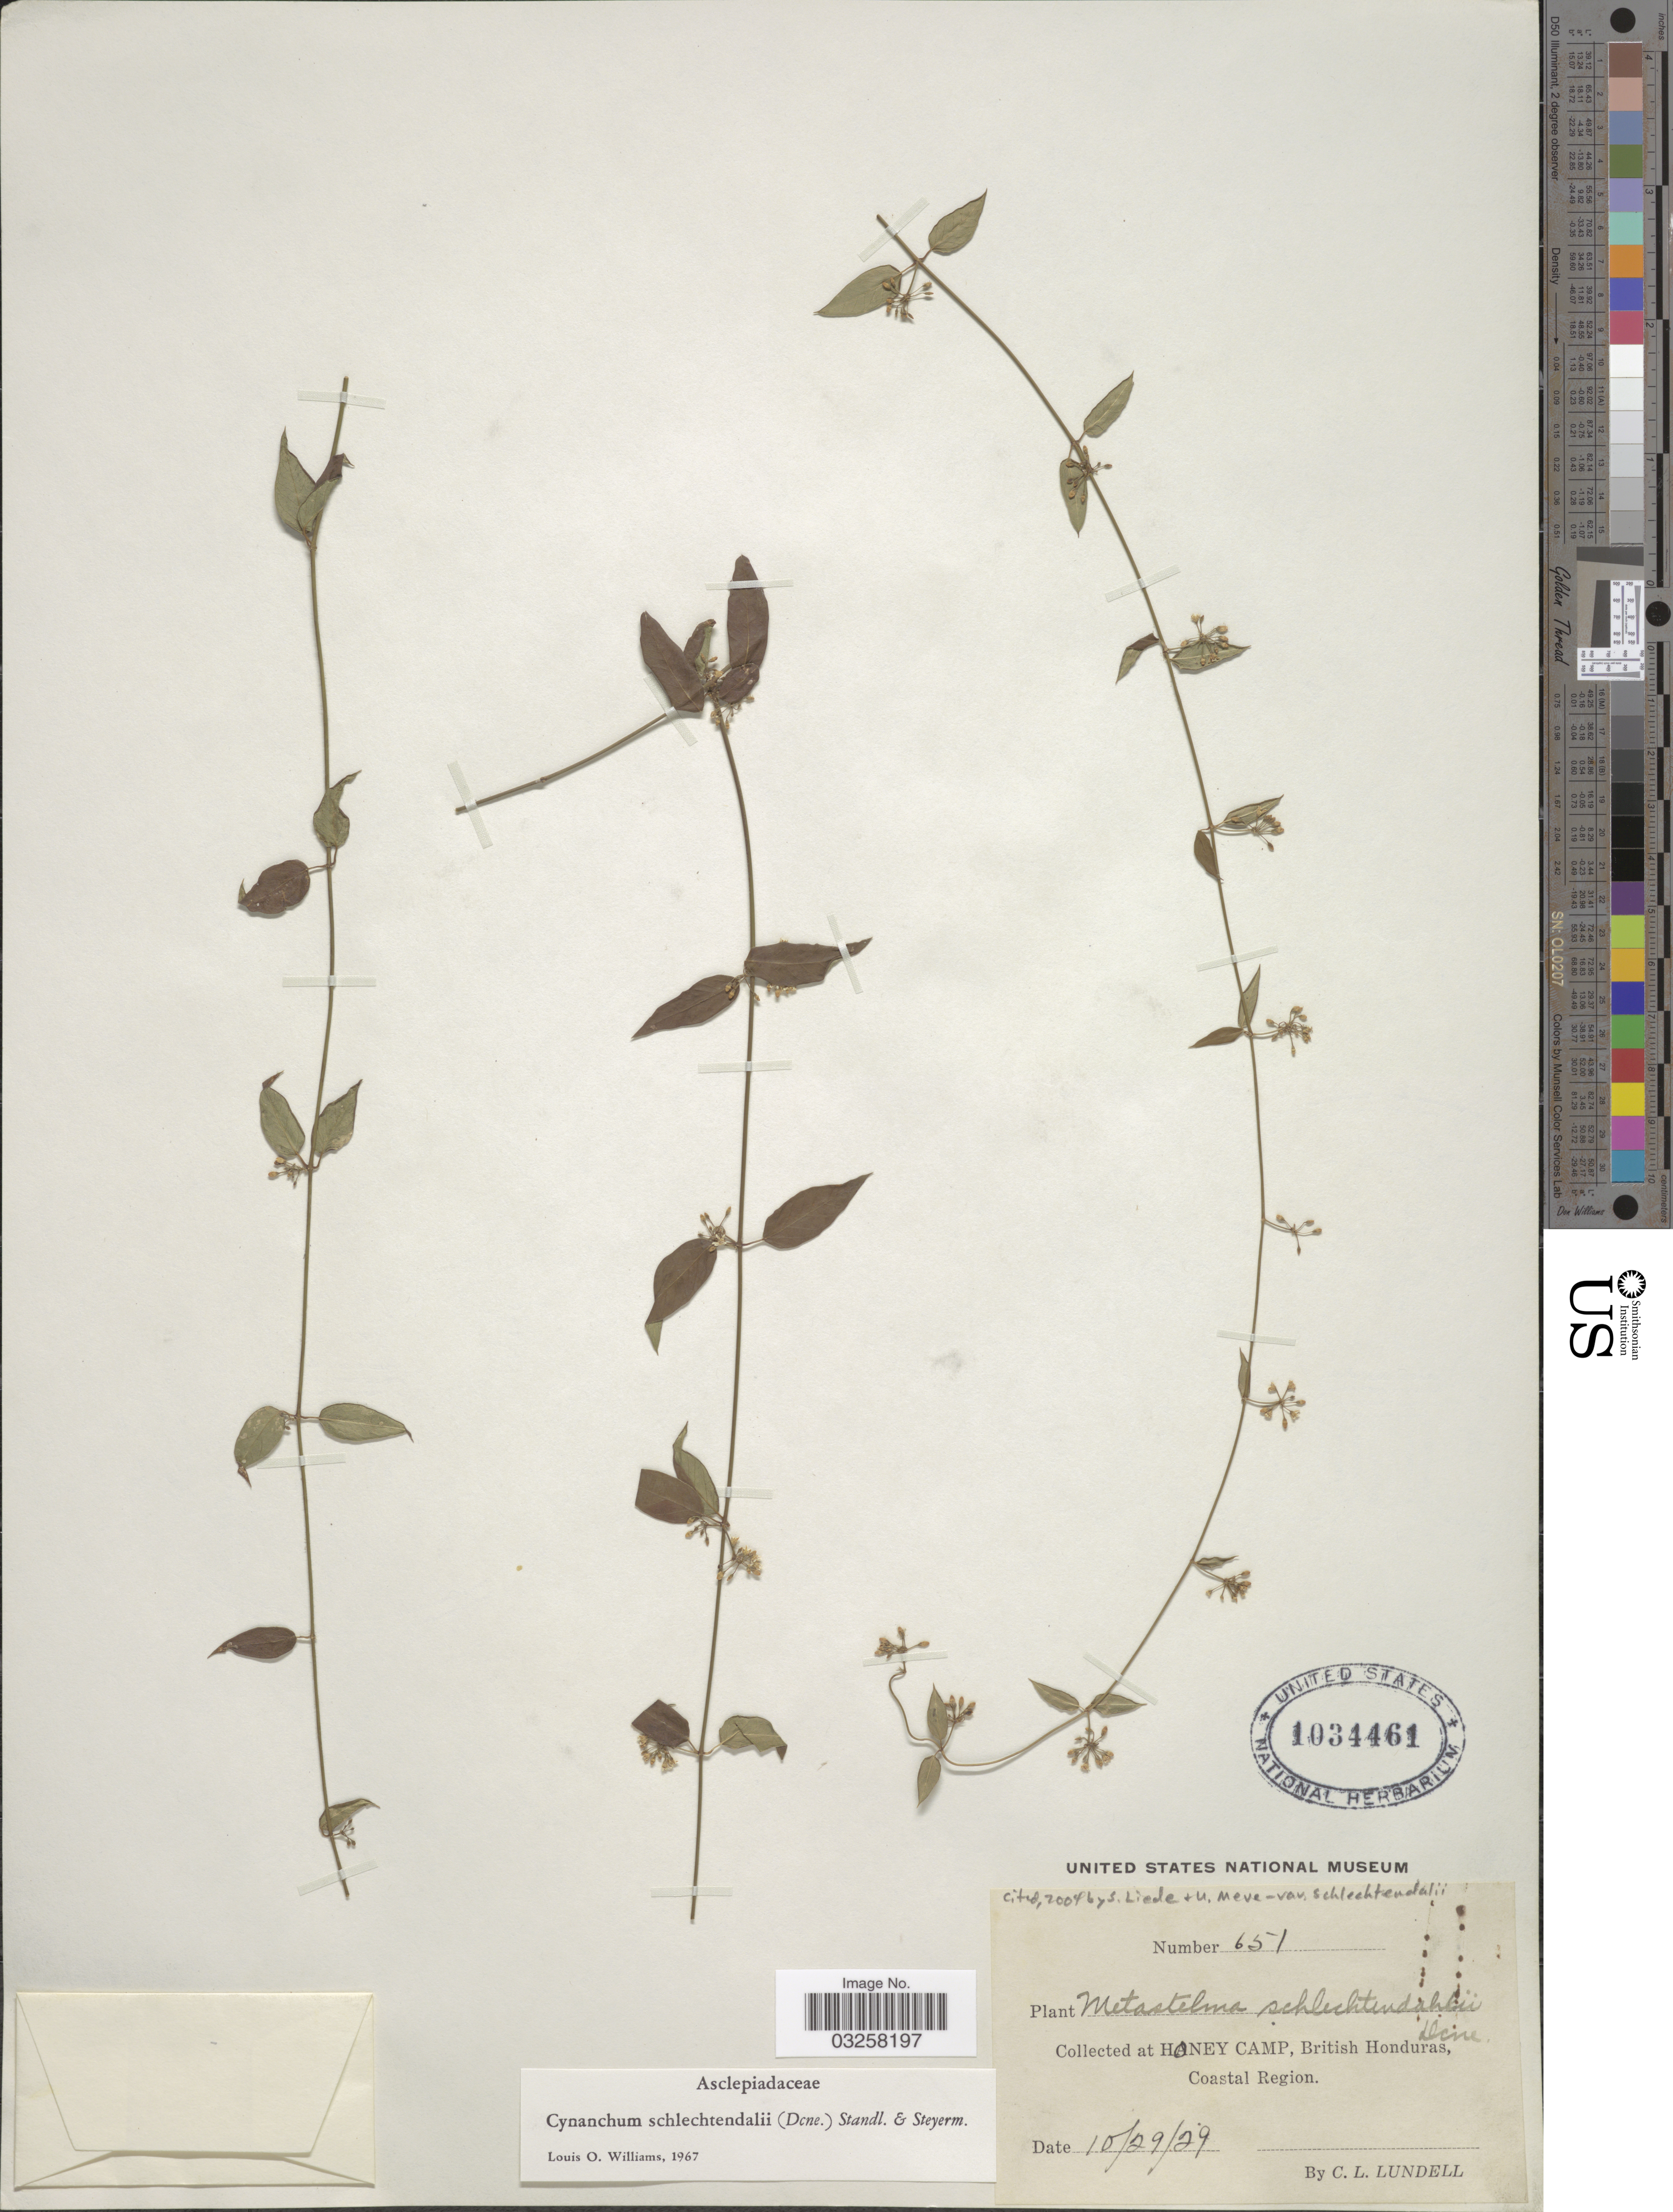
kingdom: Plantae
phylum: Tracheophyta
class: Magnoliopsida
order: Gentianales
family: Apocynaceae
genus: Metastelma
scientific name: Metastelma schlechtendalii var. schlechtendalii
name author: Decne.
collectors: C. L. Lundell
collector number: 651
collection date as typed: Transcribed d/m/y: 29/10/29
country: Belize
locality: Honey Camp, British Honduras, Coastal Region.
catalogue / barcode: US 1034461